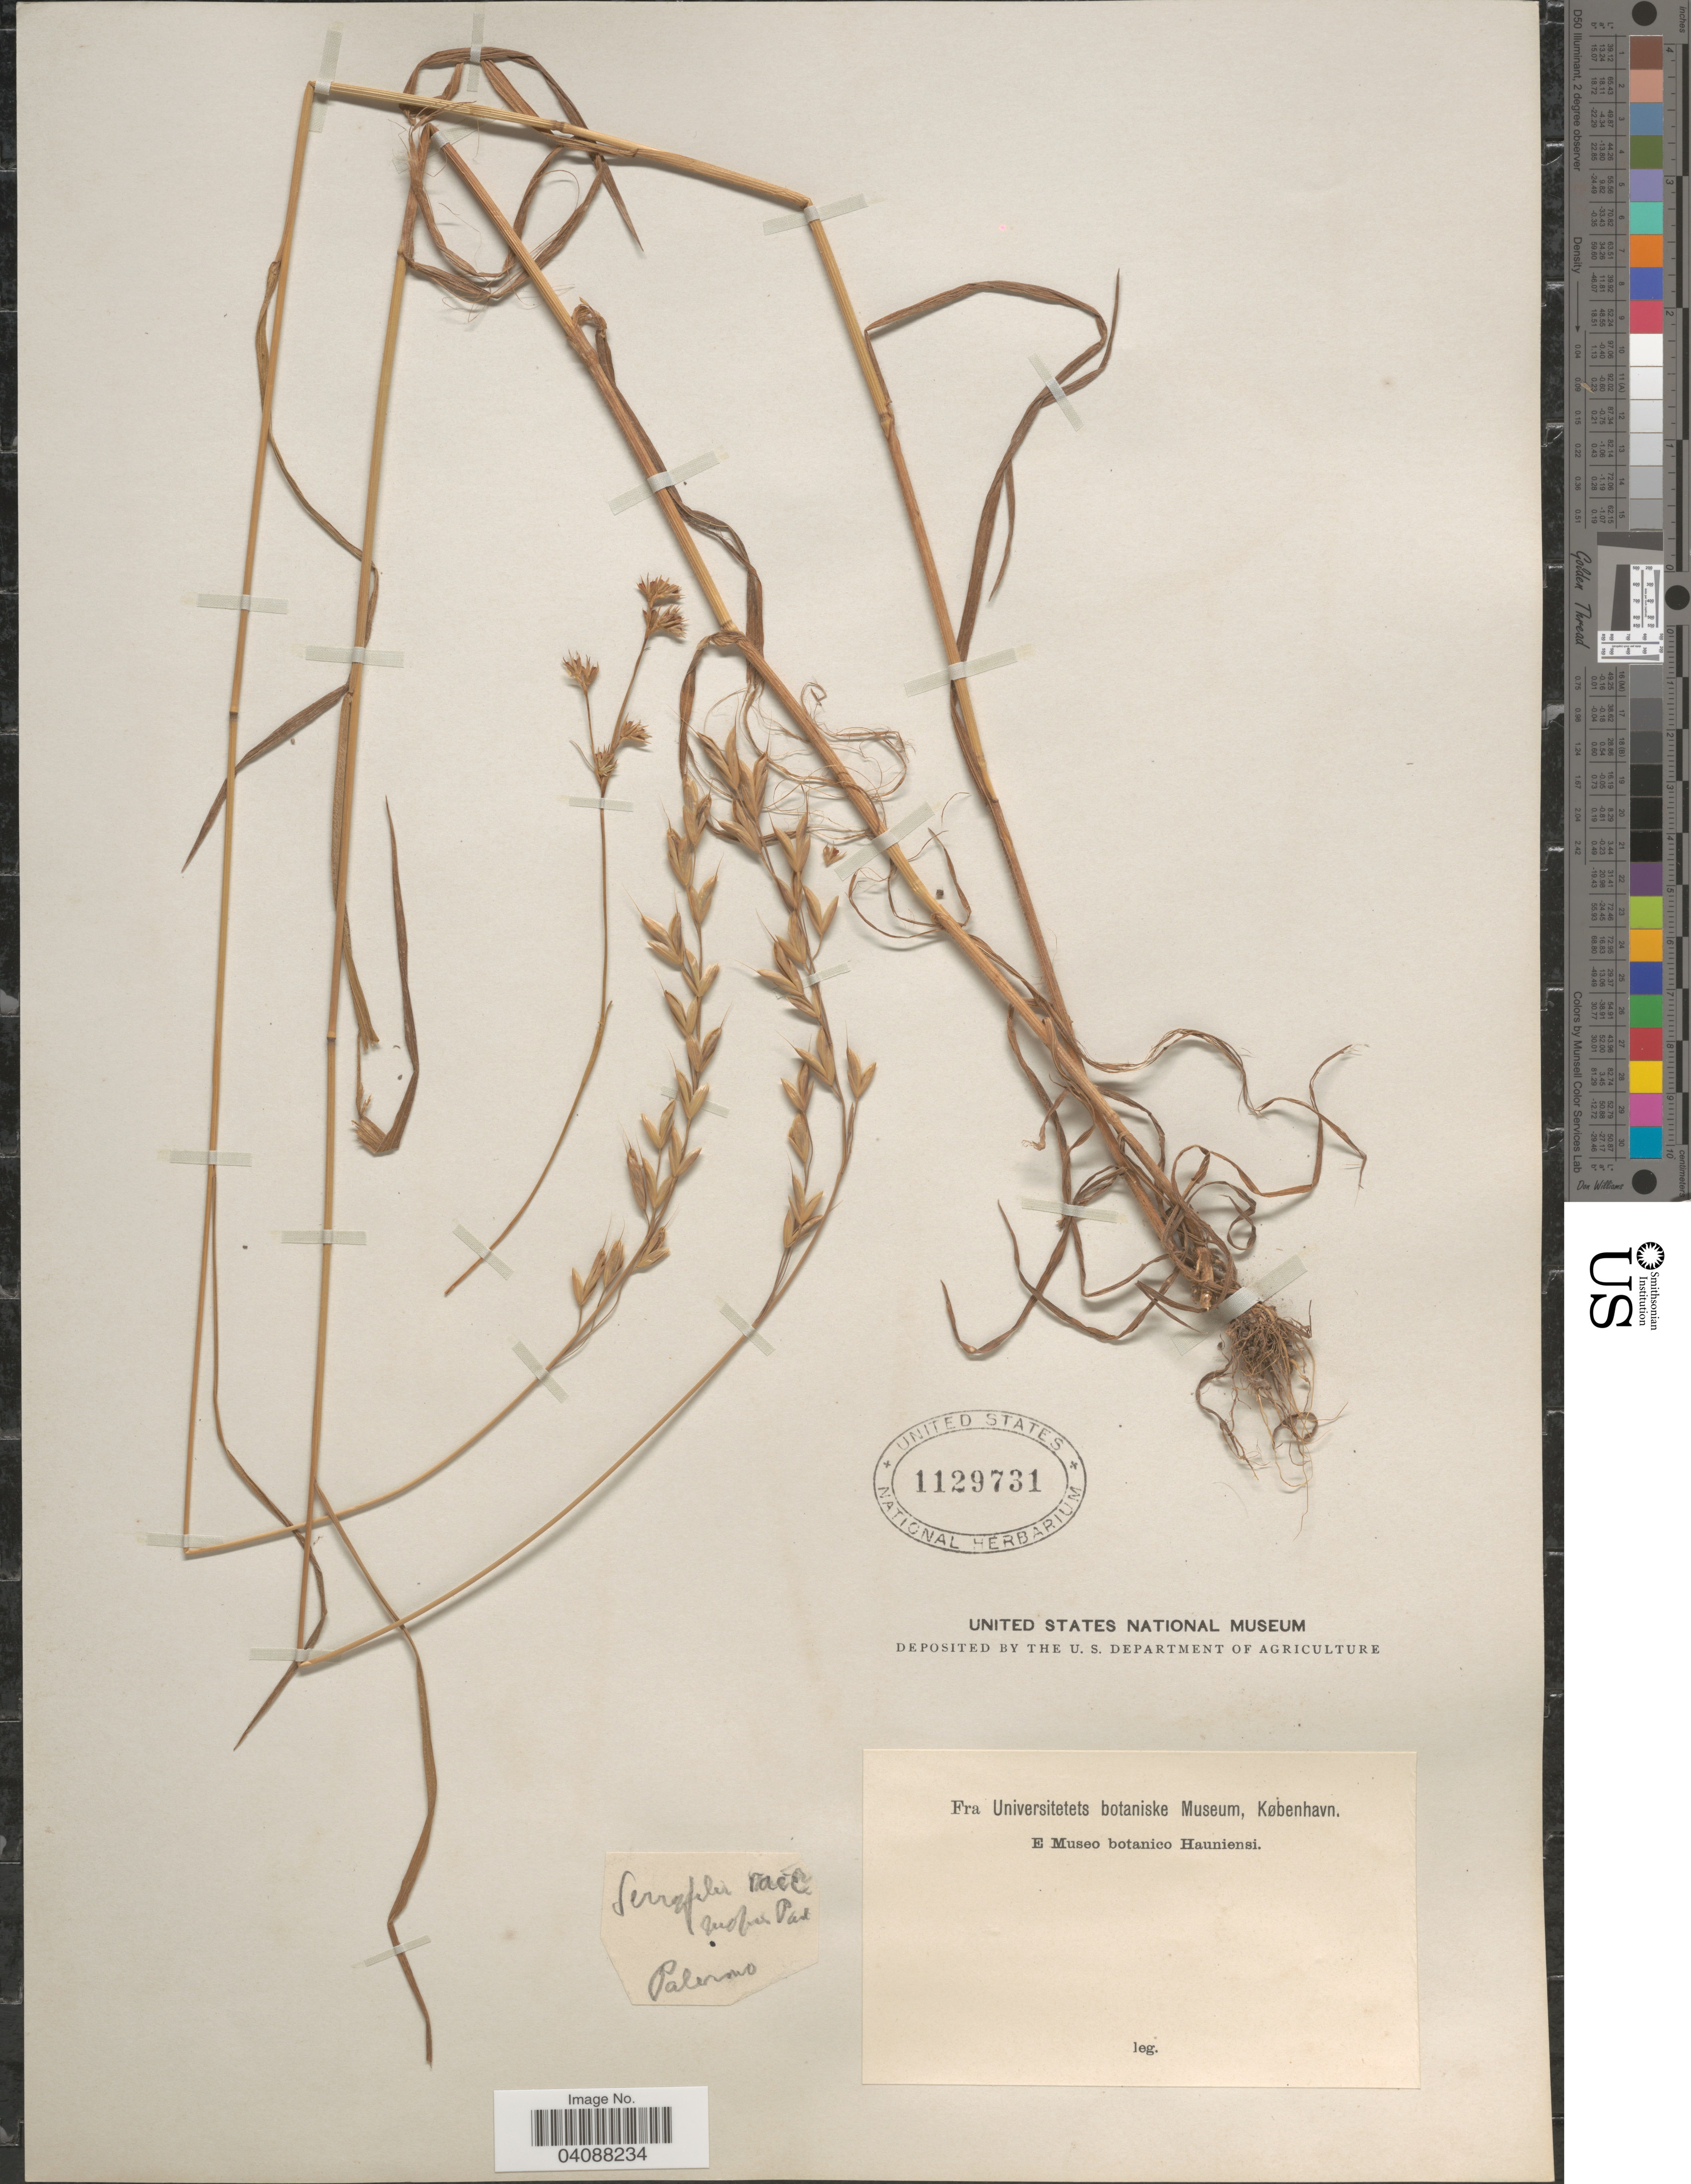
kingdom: Plantae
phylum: Tracheophyta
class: Liliopsida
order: Poales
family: Poaceae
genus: Bromus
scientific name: Bromus racemosus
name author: L.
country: Italy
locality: Palermo.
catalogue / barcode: US 1129731